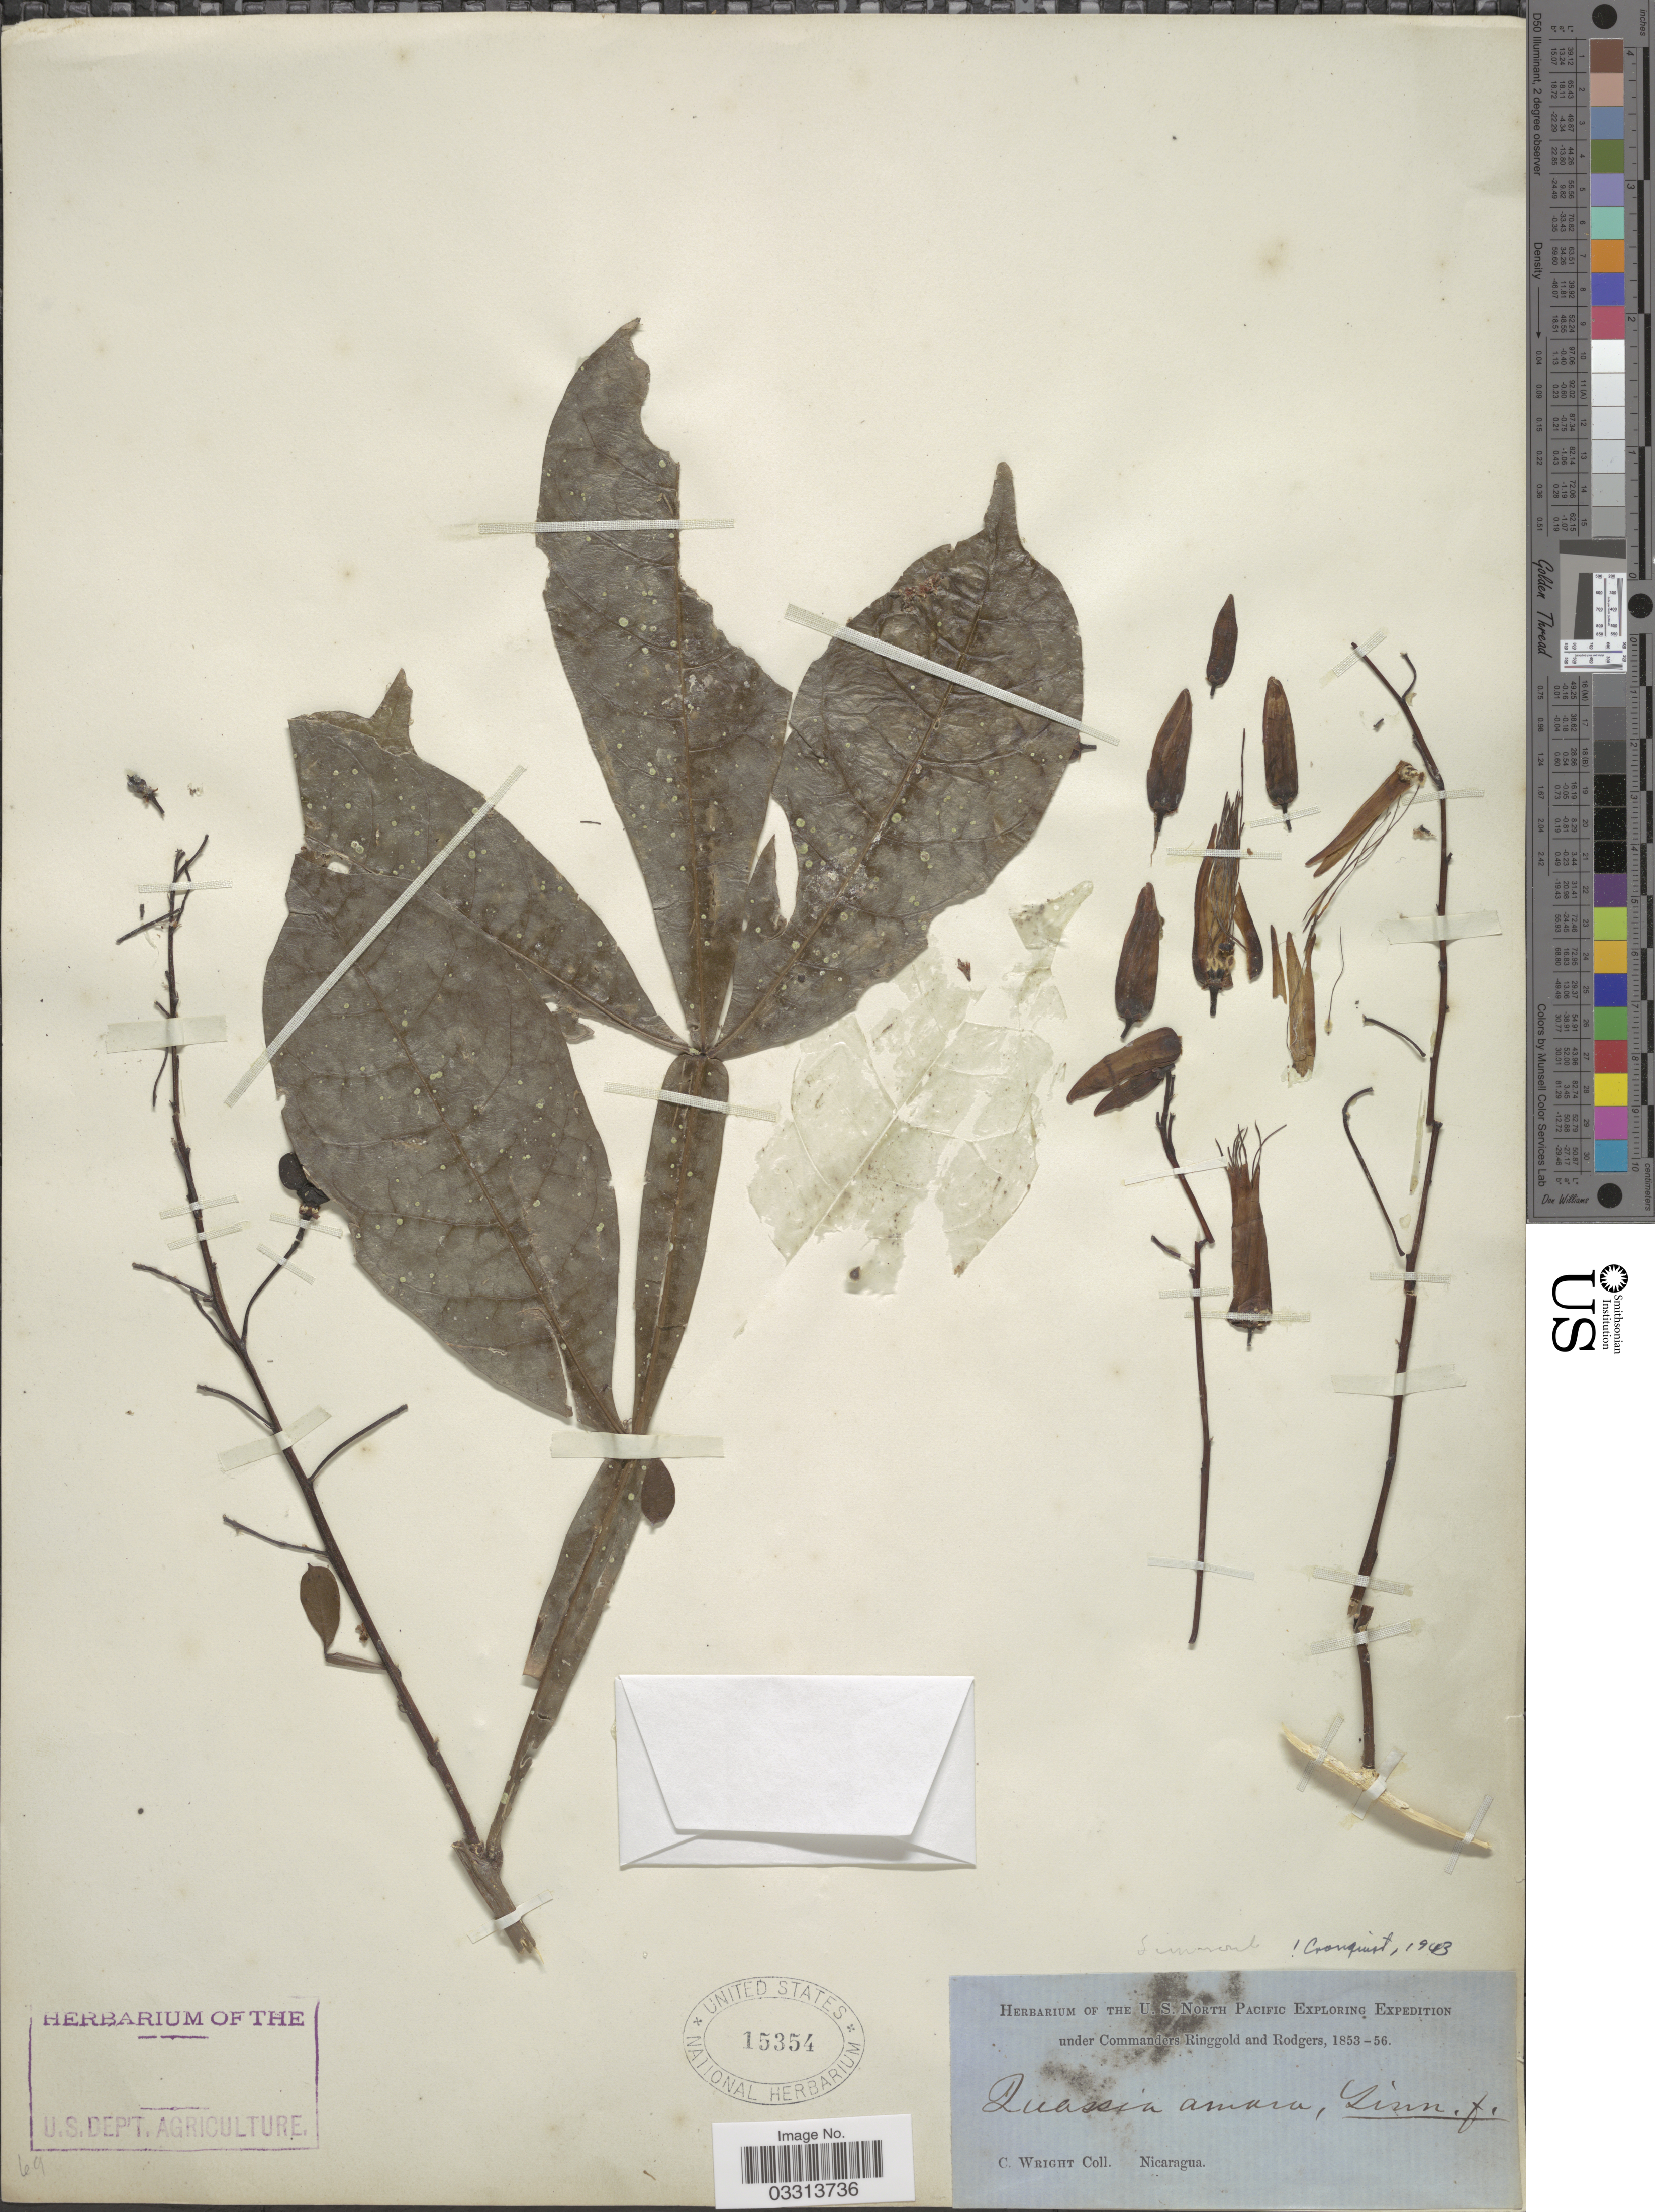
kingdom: Plantae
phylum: Tracheophyta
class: Magnoliopsida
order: Sapindales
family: Simaroubaceae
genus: Quassia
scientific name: Quassia amara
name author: L.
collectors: C. Wright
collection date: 1853/1856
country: Nicaragua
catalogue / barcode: US 15354